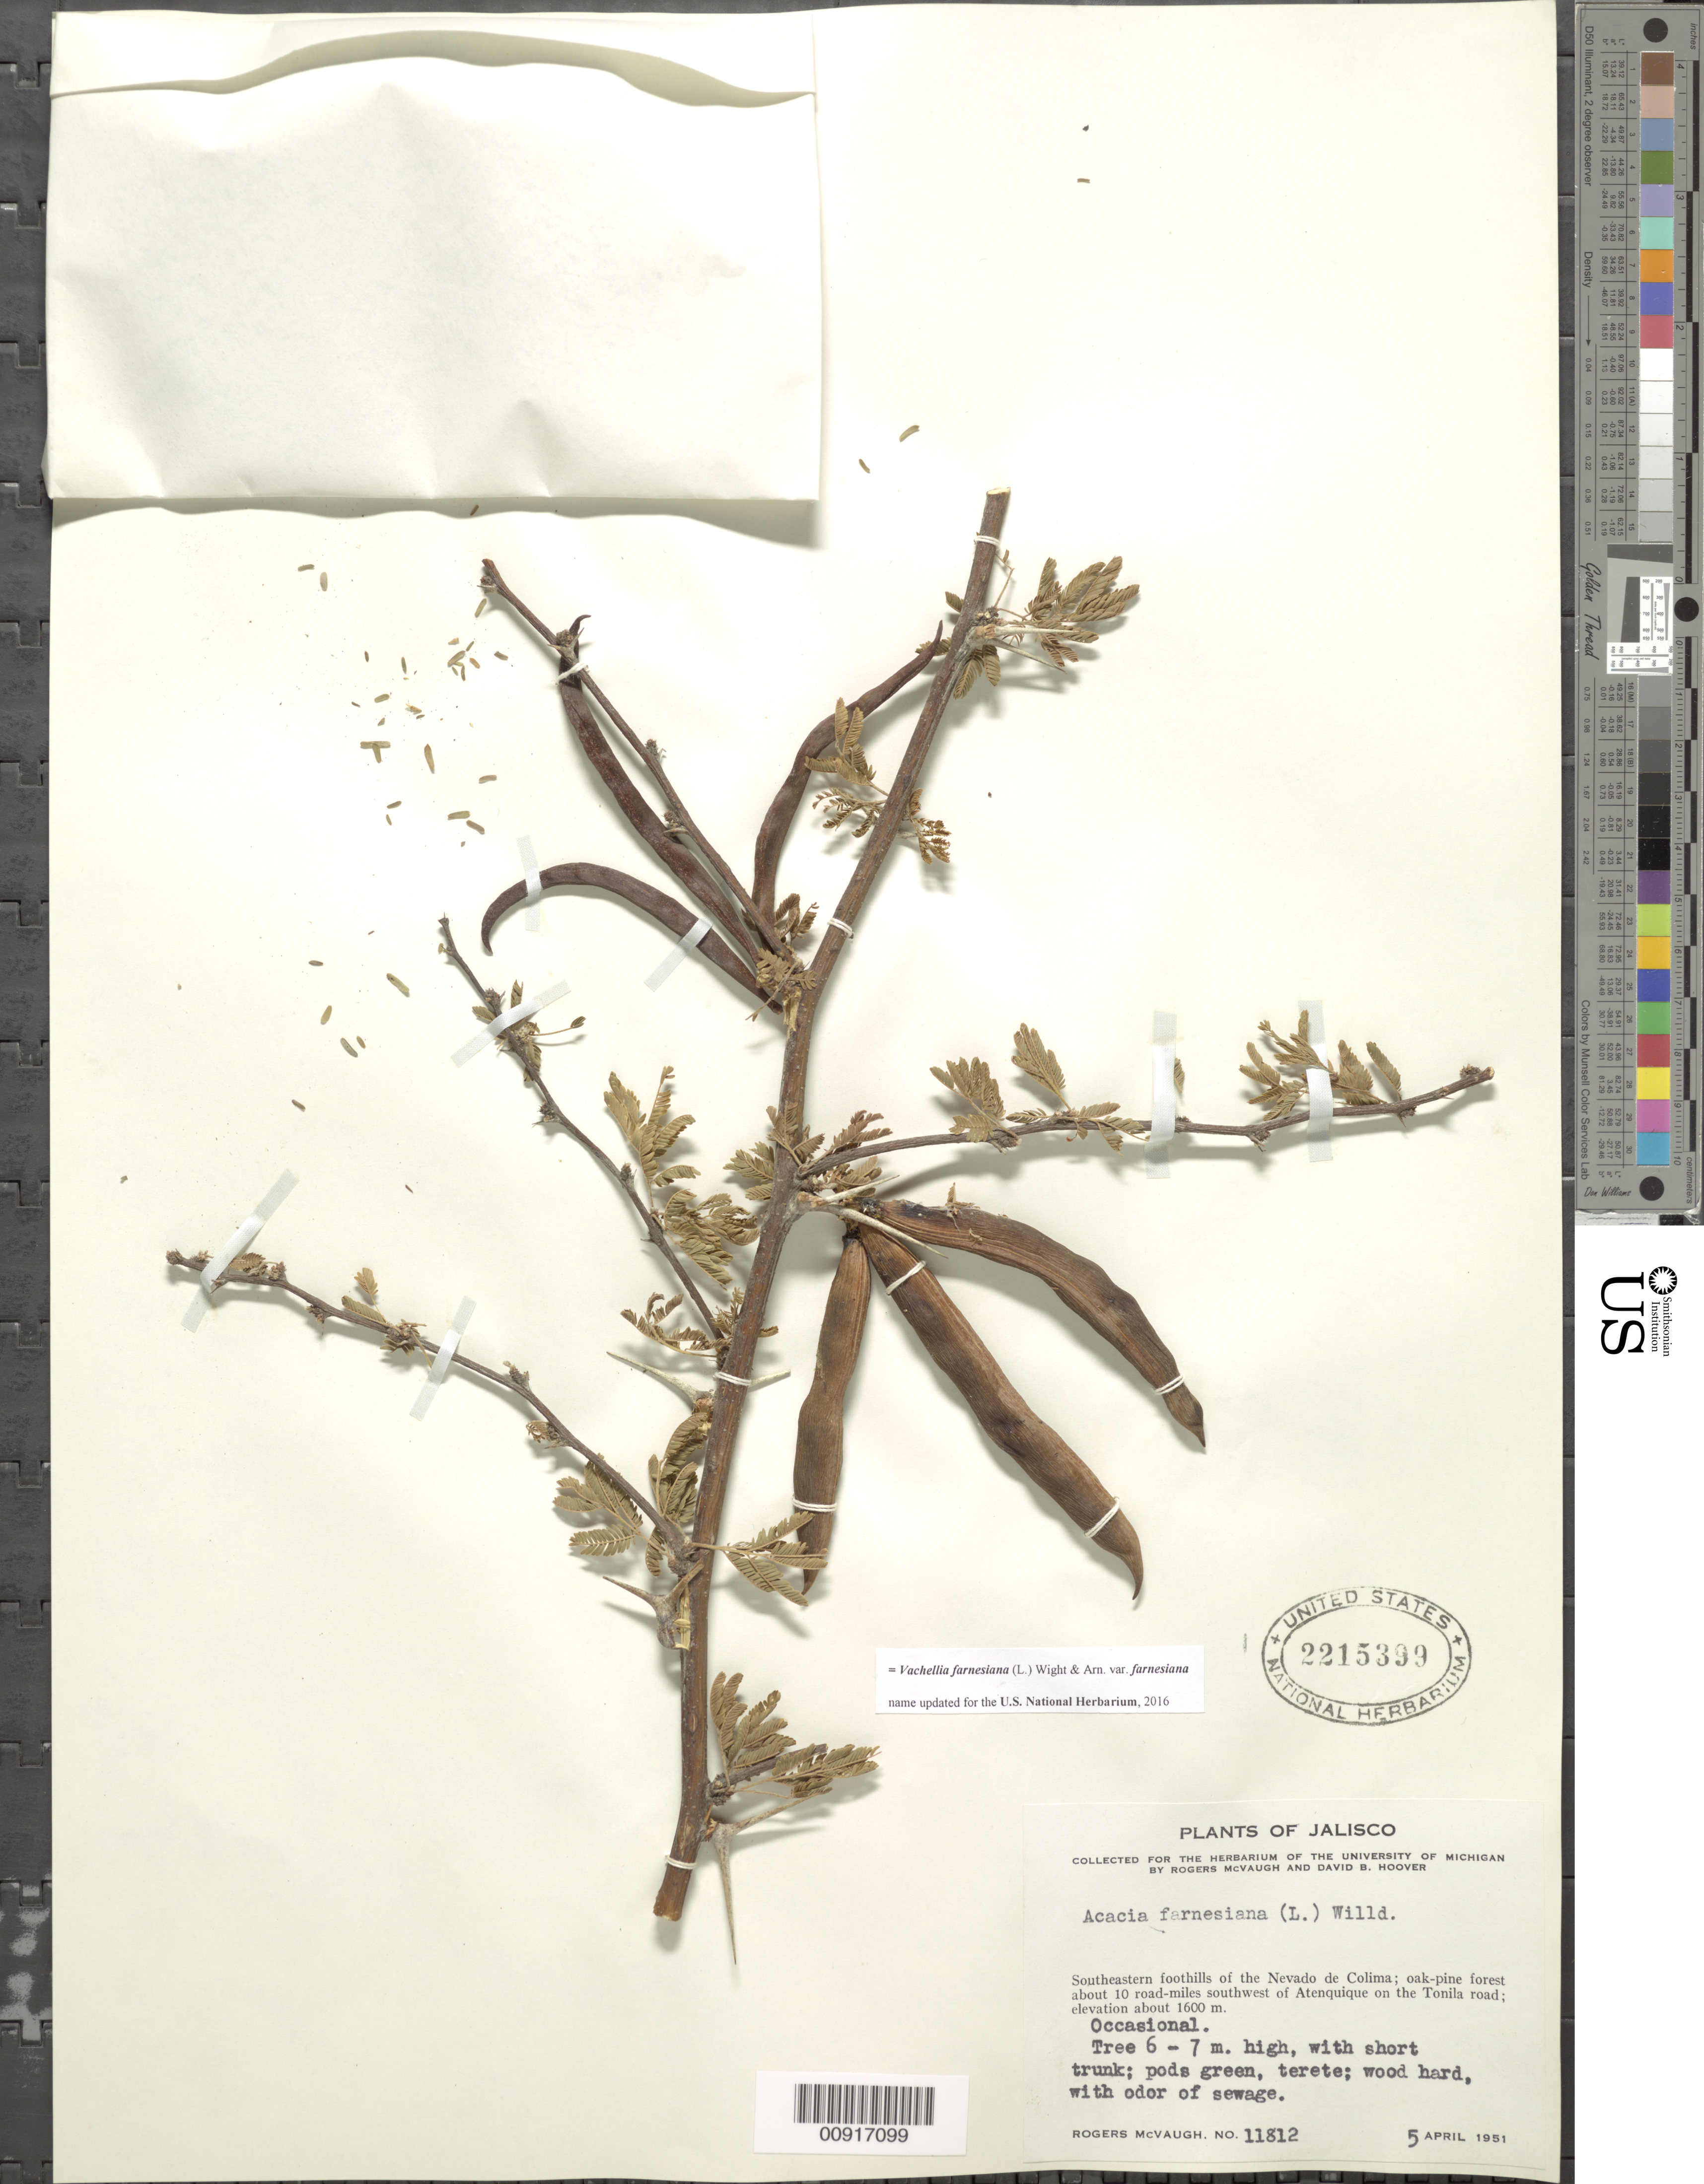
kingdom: Plantae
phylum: Tracheophyta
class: Magnoliopsida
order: Fabales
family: Fabaceae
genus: Vachellia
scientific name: Vachellia farnesiana var. farnesiana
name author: (L.) Wight & Arn.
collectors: R. McVaugh & D. B. Hoover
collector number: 11812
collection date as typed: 05 Apr 1951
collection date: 1951-04-05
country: Mexico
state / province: Jalisco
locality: Southeastern foothills of the Nevado de Colima. Oak-pine forest about 10 road-miles southwest of Atenquique on the Tonila road.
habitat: Oak-pine forest.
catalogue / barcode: US 2215399